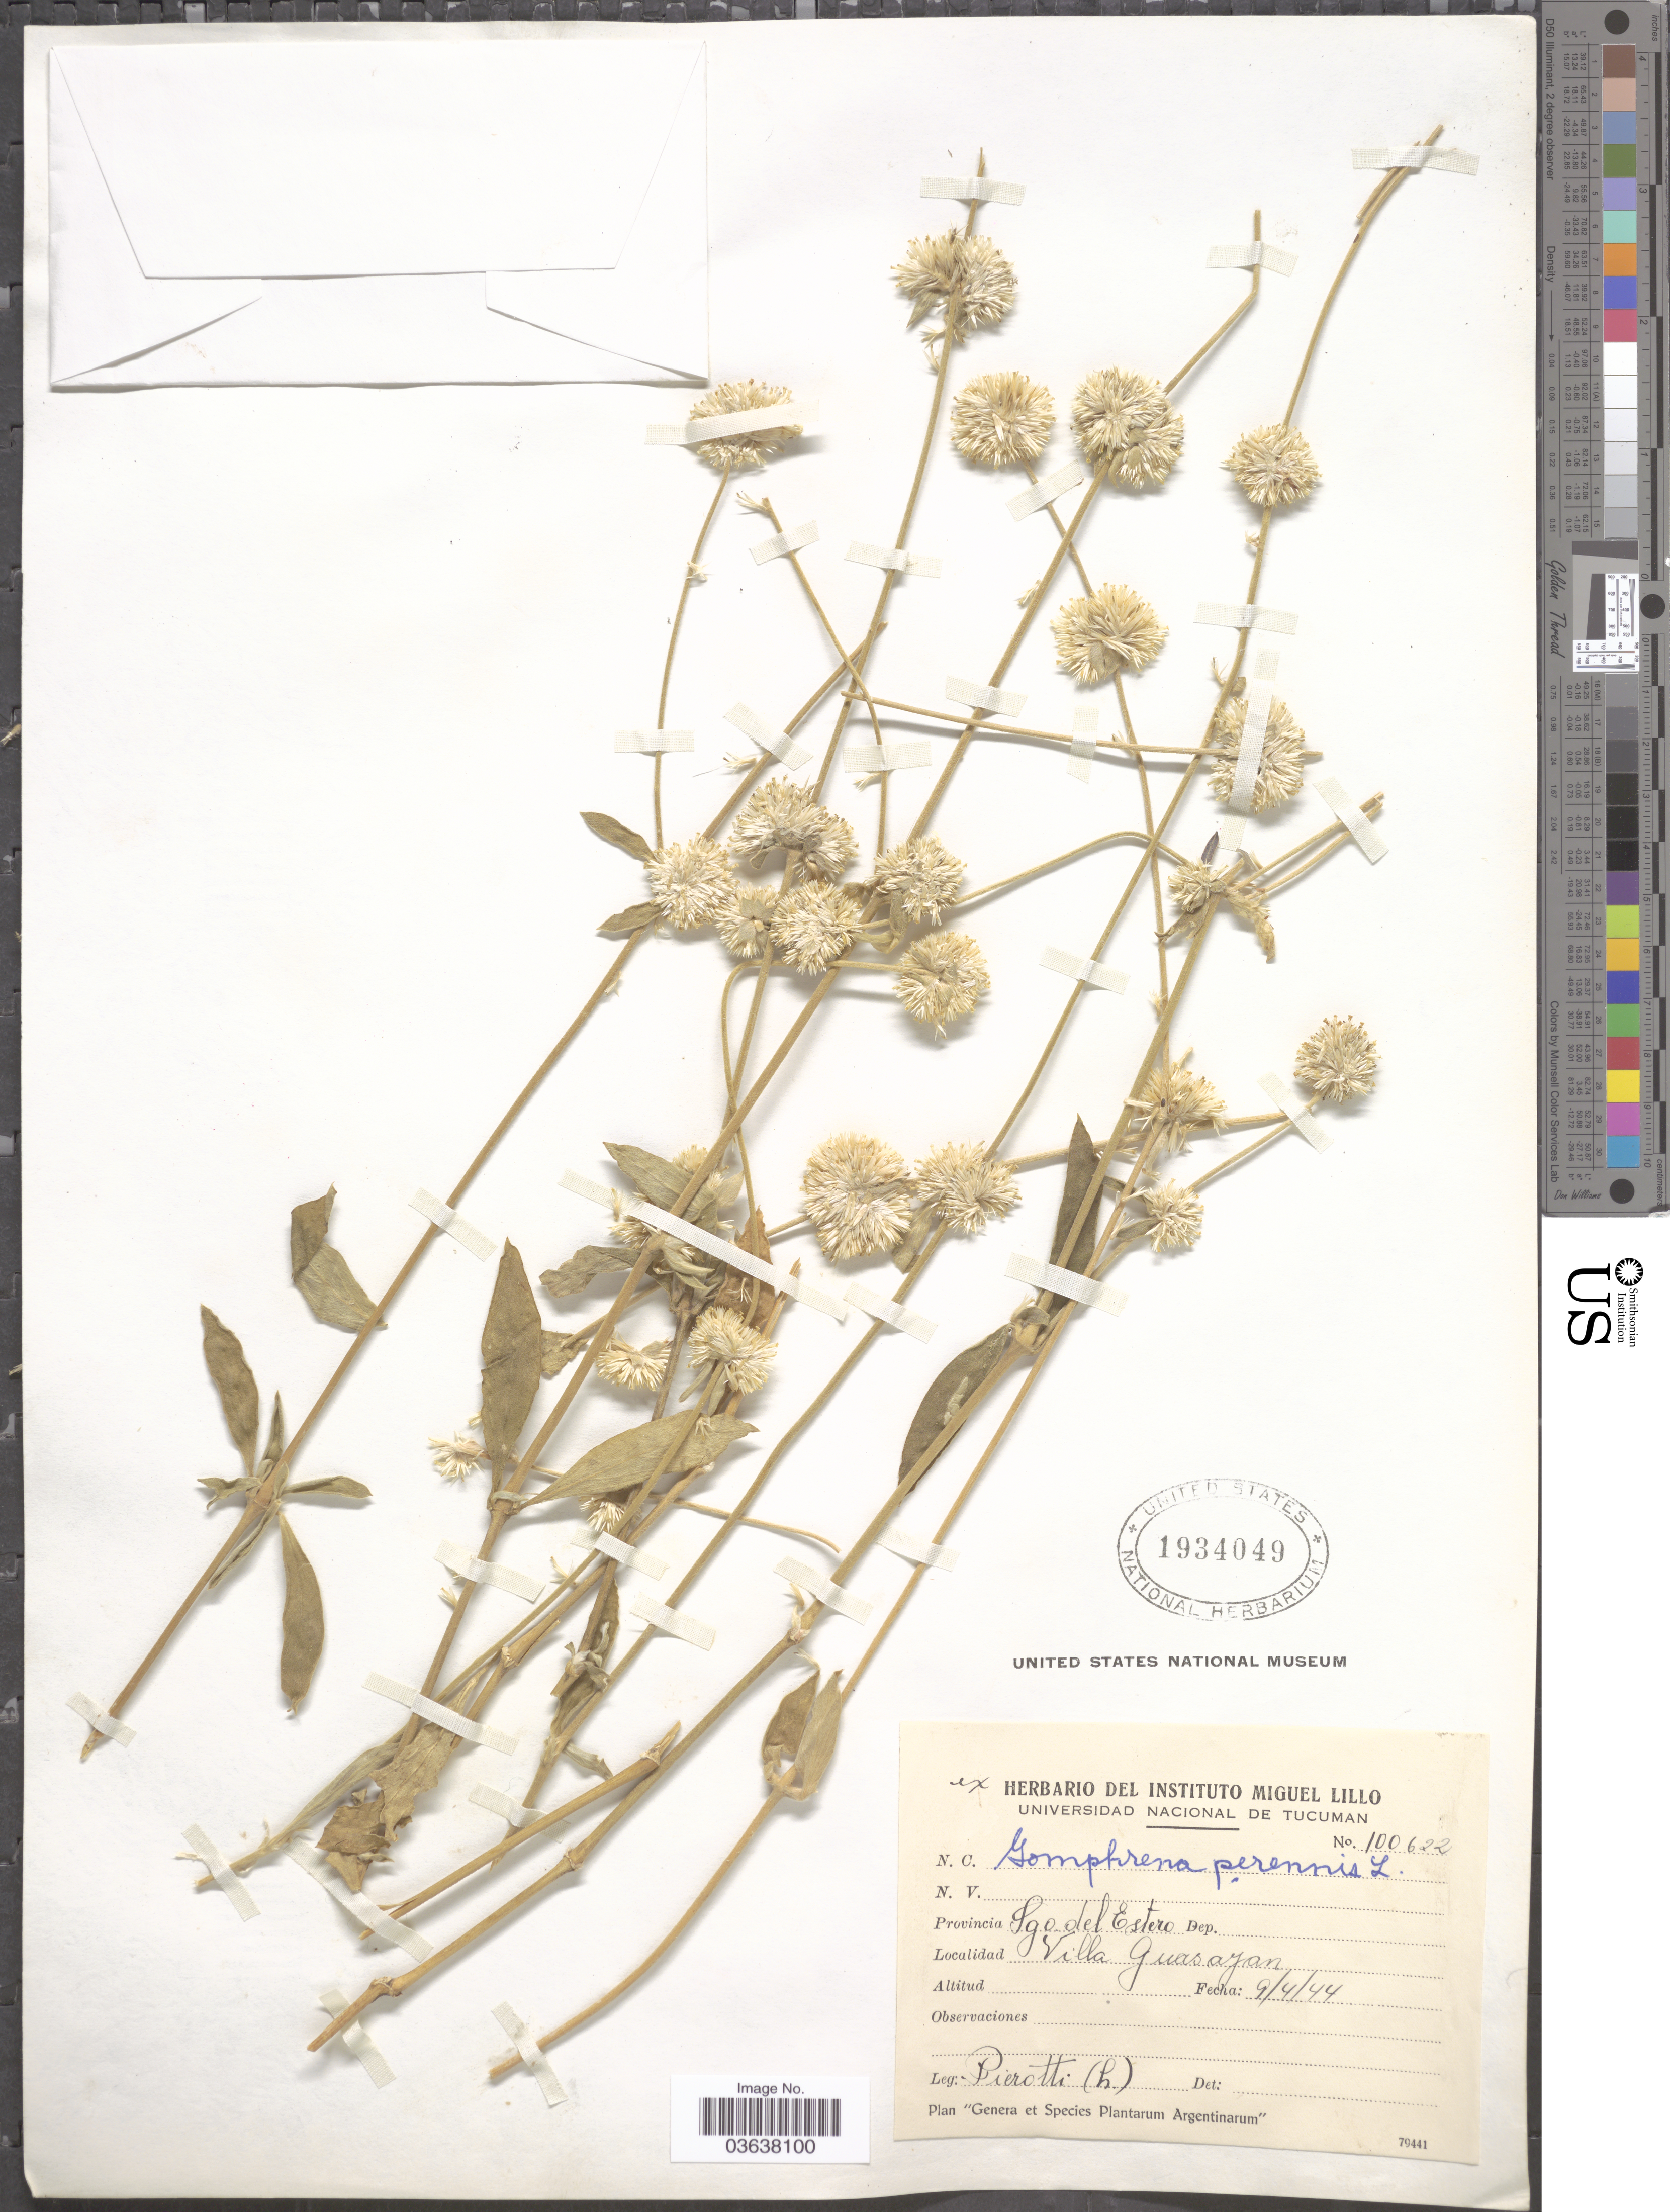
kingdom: Plantae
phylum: Tracheophyta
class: Magnoliopsida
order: Caryophyllales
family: Amaranthaceae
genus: Gomphrena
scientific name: Gomphrena perennis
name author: L.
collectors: S. A. Pierotti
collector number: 100622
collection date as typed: Transcribed d/m/y: 9/4/44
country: Argentina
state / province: Santiago del Estero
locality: Villa Guasayan.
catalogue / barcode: US 1934049